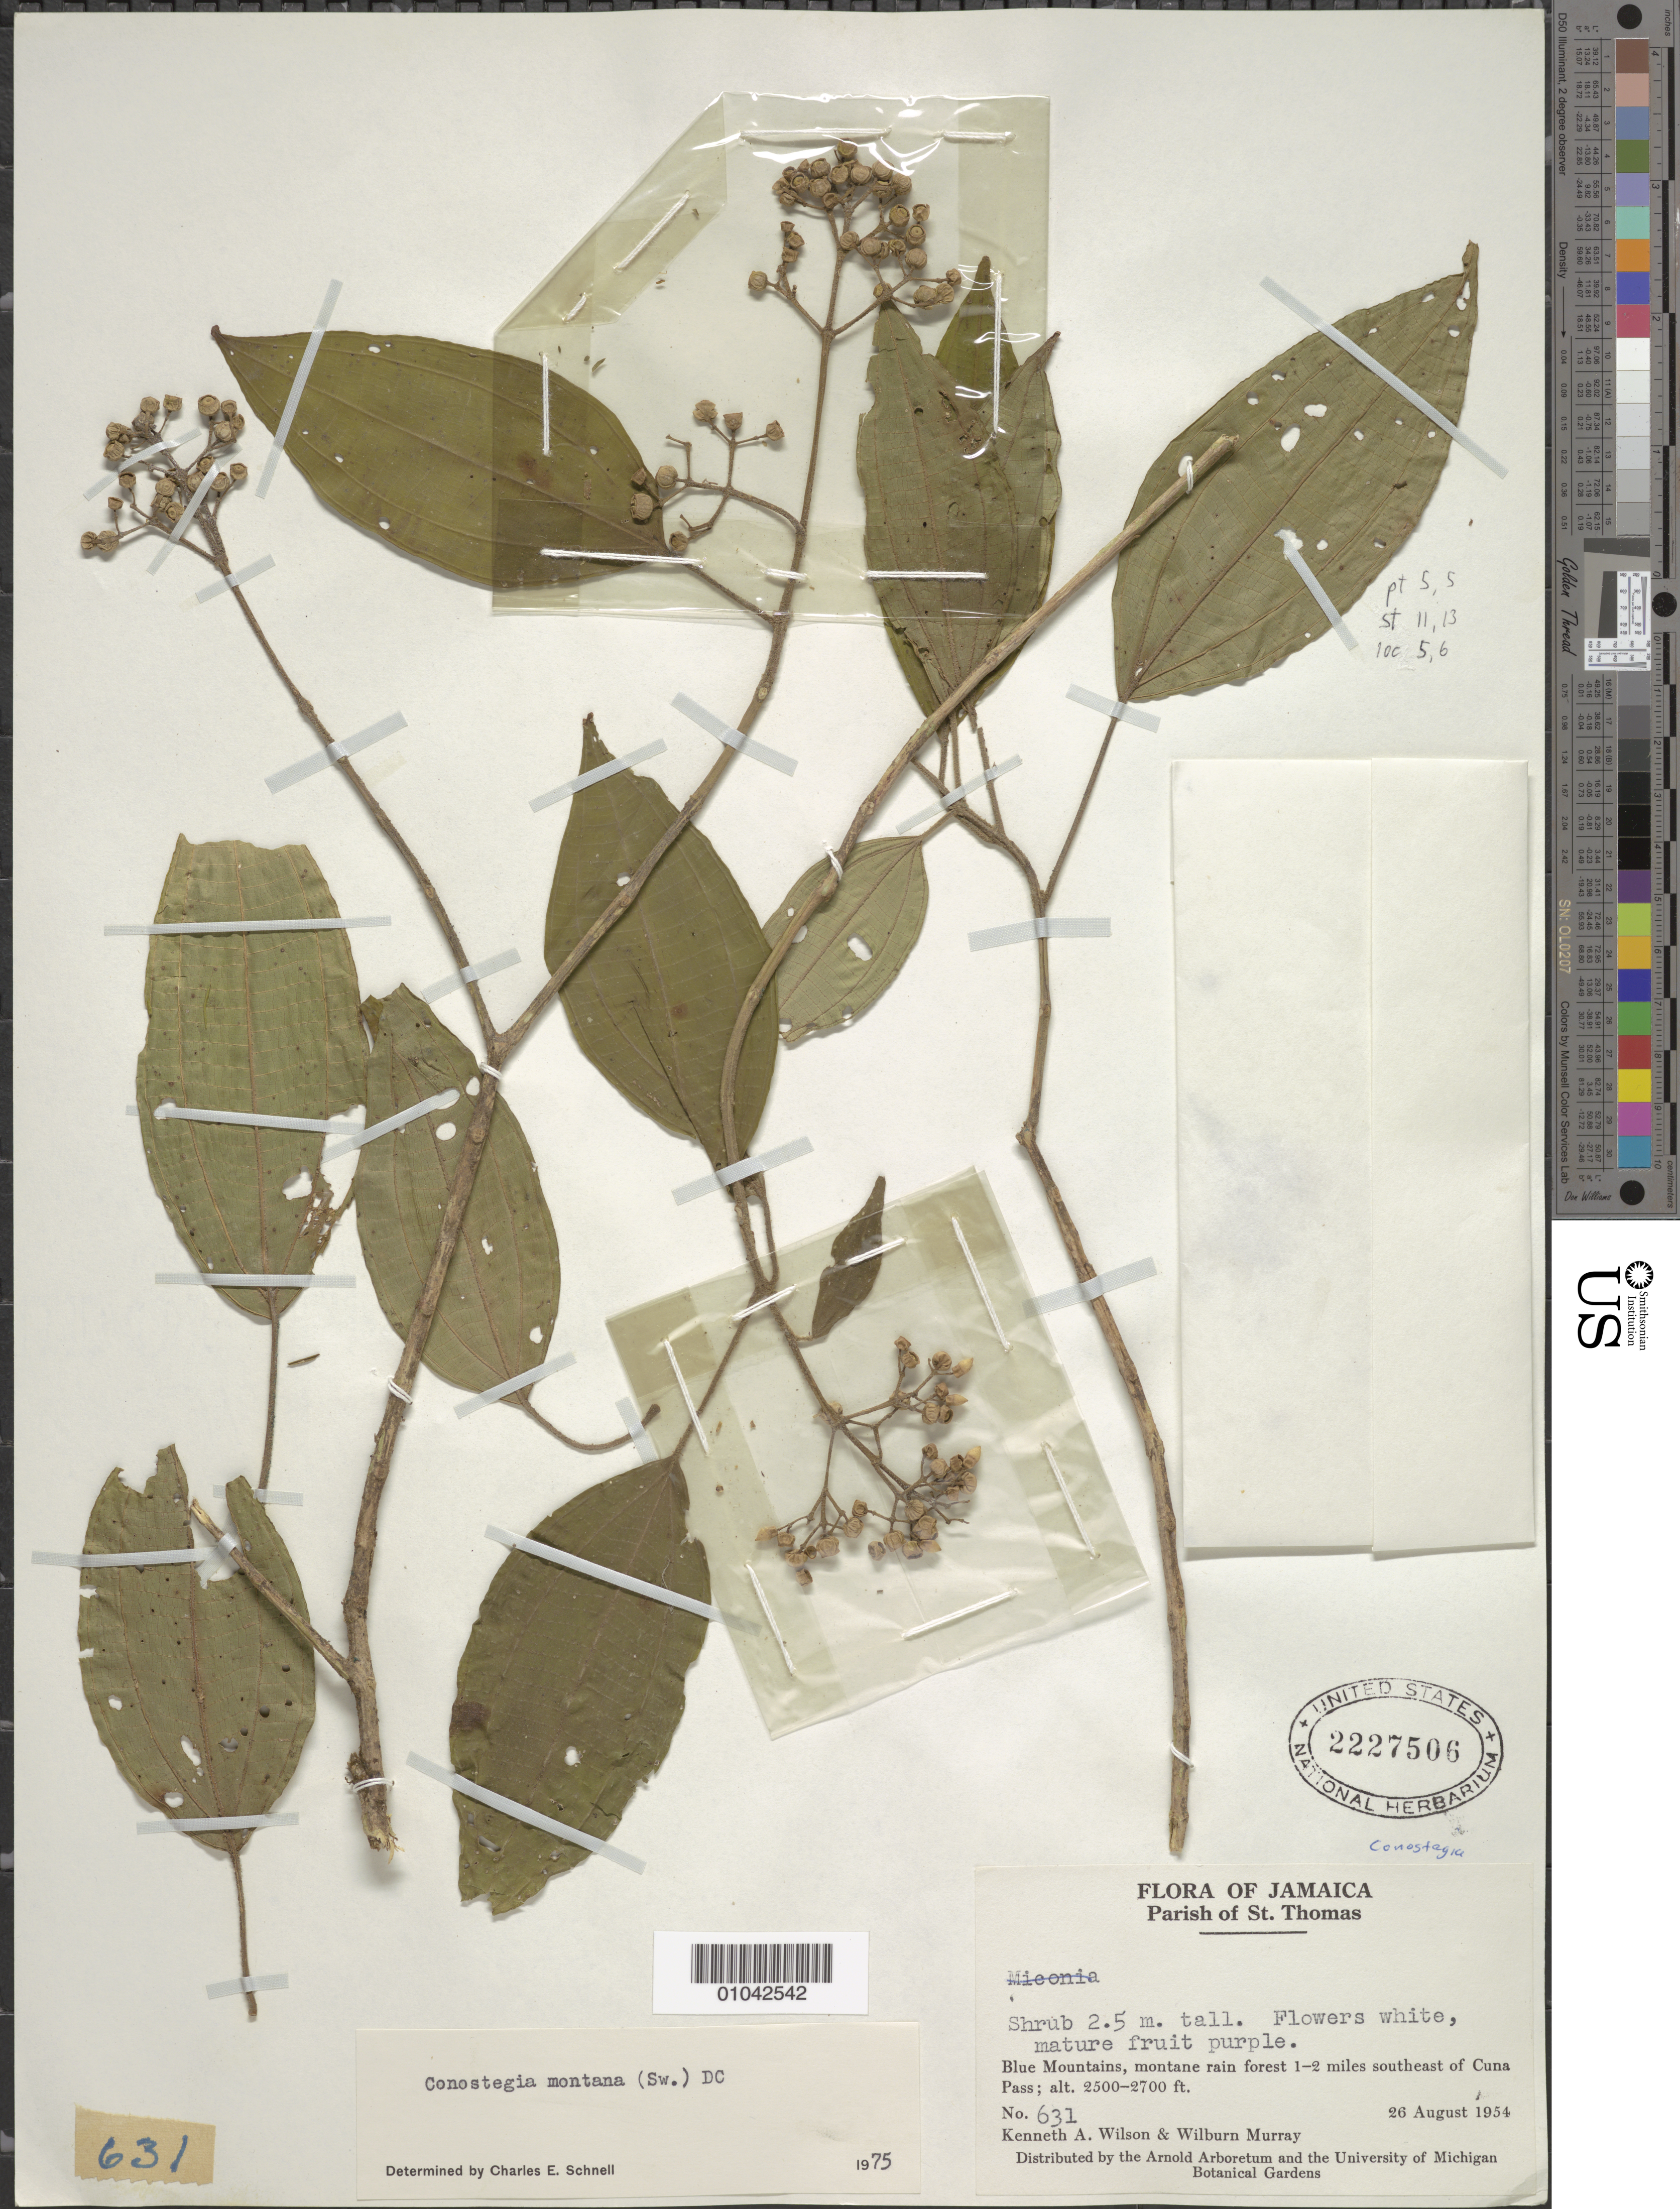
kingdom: Plantae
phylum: Tracheophyta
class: Magnoliopsida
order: Myrtales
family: Melastomataceae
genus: Conostegia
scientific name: Conostegia montana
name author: (Sw.) D. Don ex DC.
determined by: Schnell, C. E.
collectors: K. A. Wilson & W. Murray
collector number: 631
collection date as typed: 26 Aug 1954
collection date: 1954-08-26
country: Jamaica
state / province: Saint Thomas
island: Jamaica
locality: Blue Mountains, 1-2 miles southeast of Cuna Pass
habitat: Montane rainforest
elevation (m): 762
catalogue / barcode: US 2227506